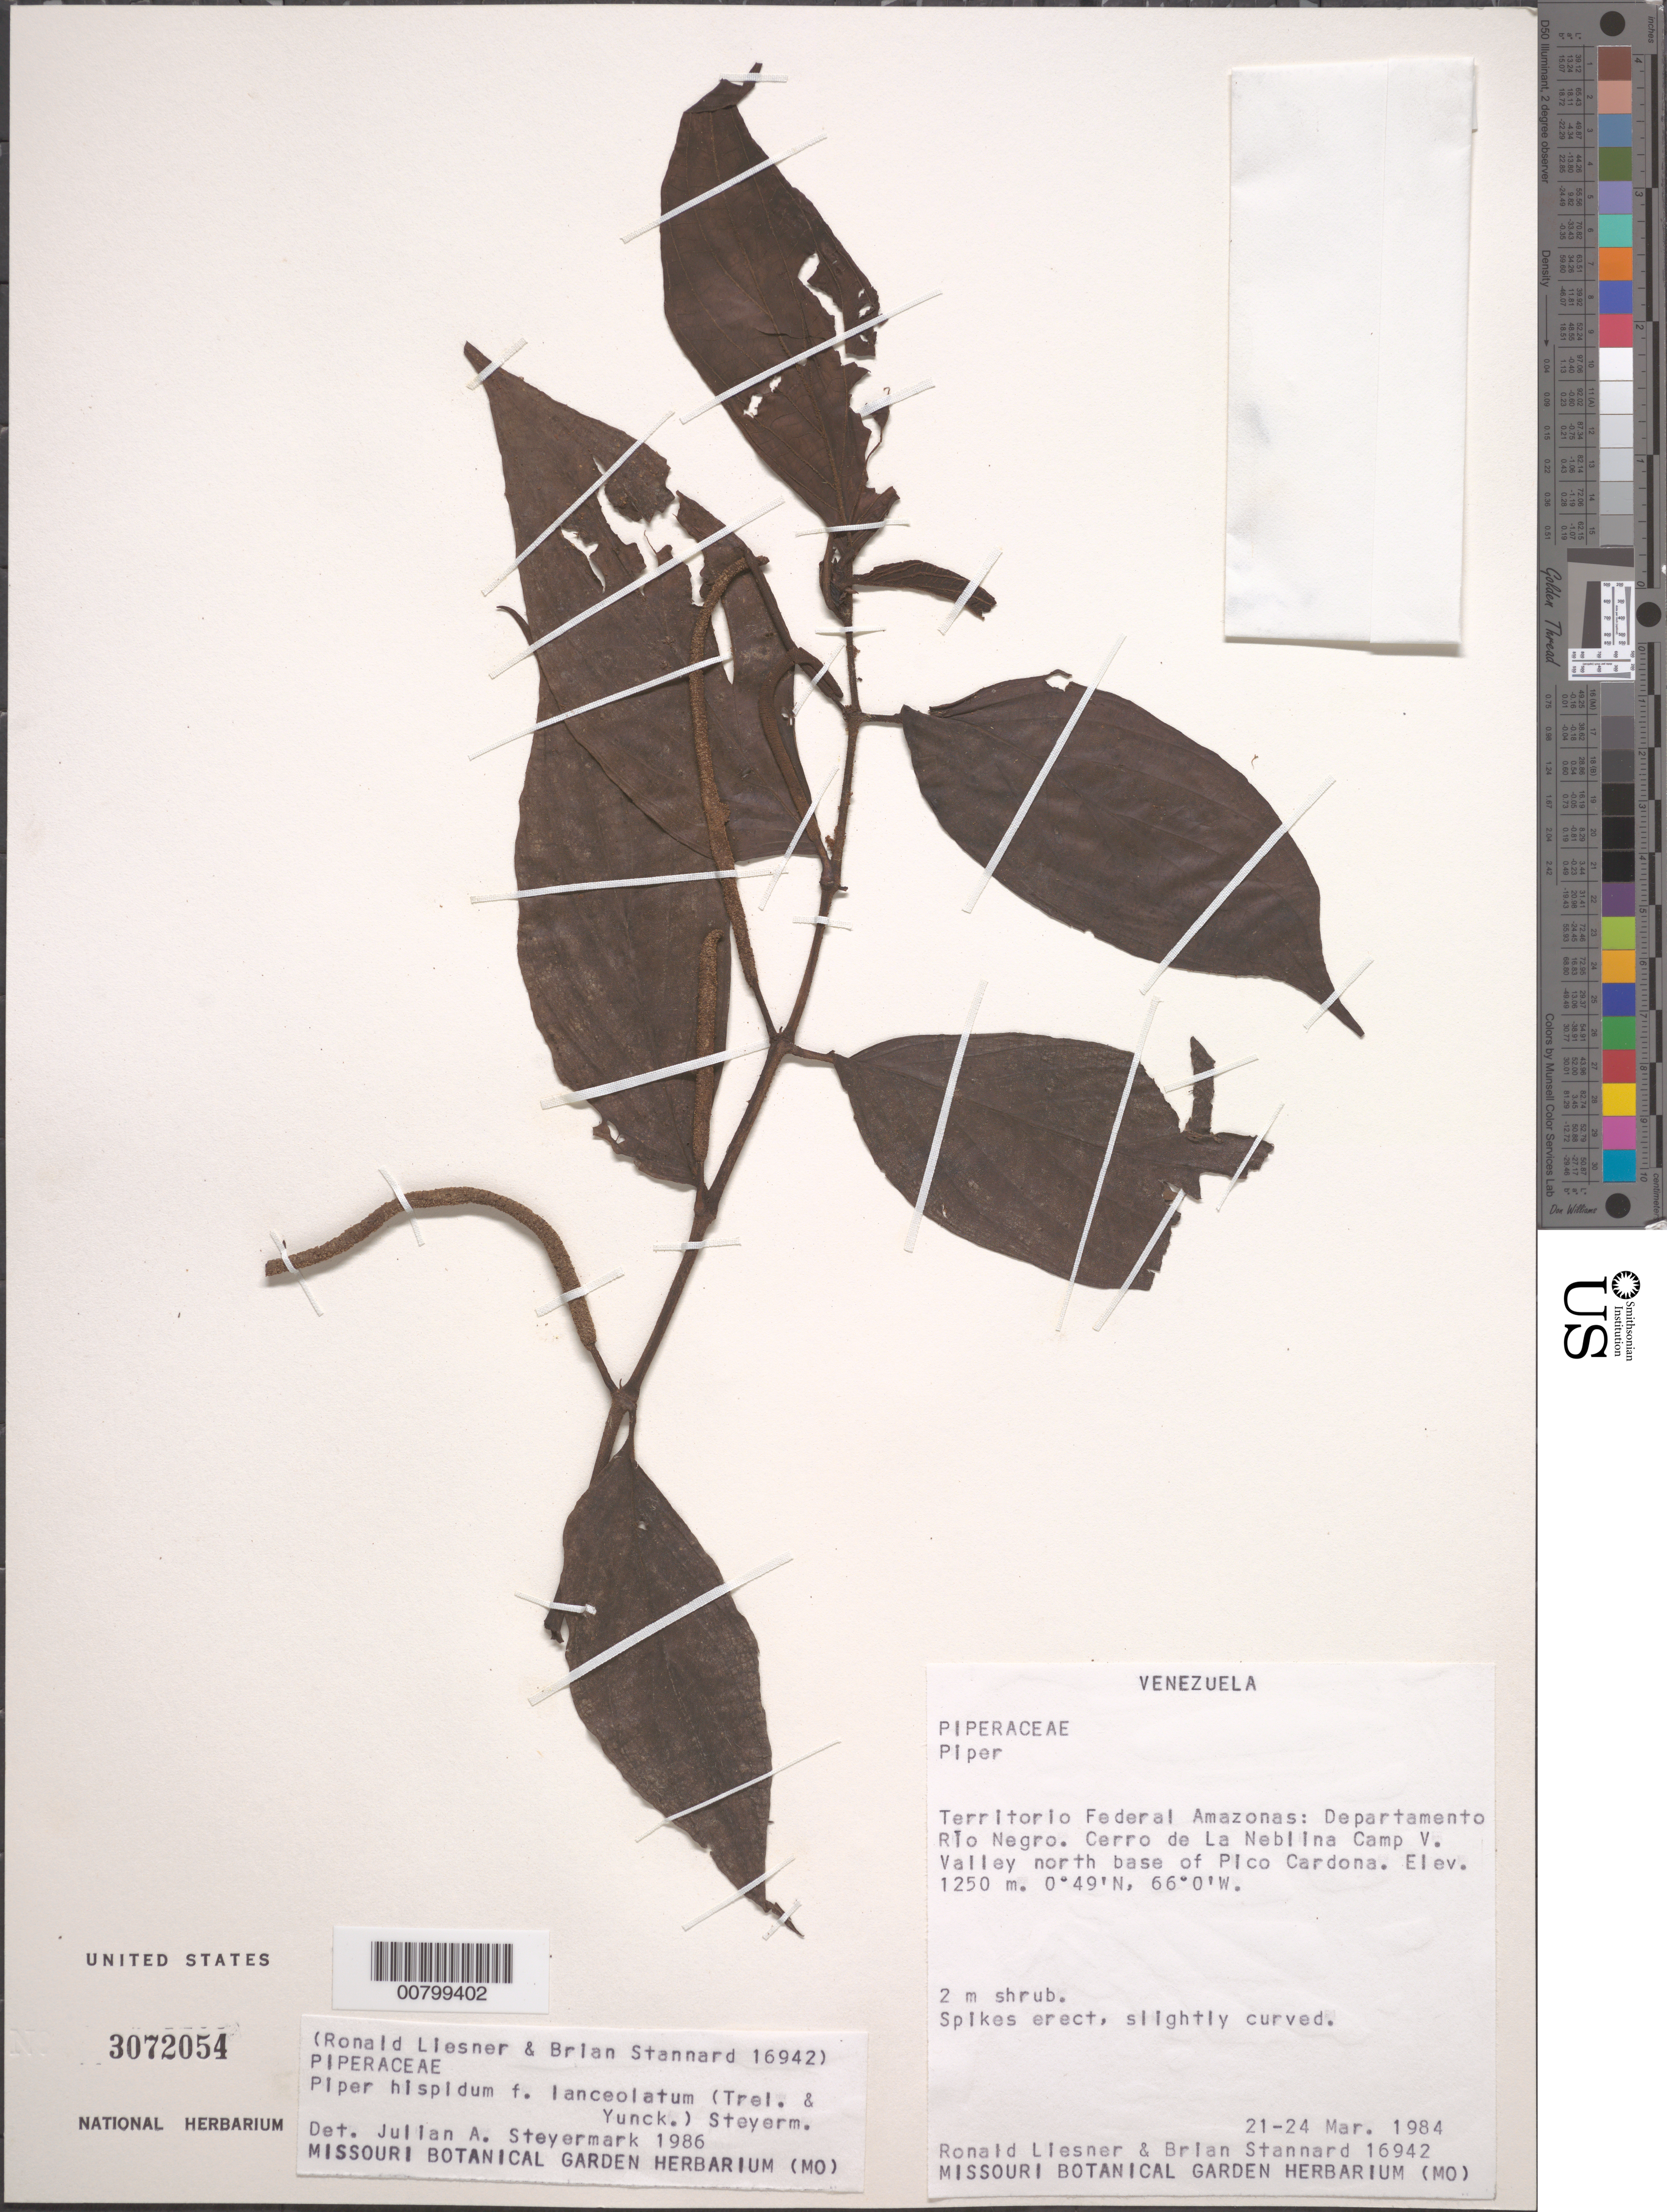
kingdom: Plantae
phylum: Tracheophyta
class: Magnoliopsida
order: Piperales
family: Piperaceae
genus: Piper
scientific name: Piper hispidum var. lanceolatum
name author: Trel. & Yunck.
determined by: Steyermark, Julian A., (VEN)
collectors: R. L. Liesner & B. L. Stannard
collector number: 16942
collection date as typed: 21-Mar-84 to 24-Mar-84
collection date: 1984-03-21/1984-03-24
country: Venezuela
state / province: Amazonas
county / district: Río Negro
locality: Cerro de La Neblina Base Camp V, north base of Pico Cardona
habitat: Valley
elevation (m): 1250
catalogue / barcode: US 3072054